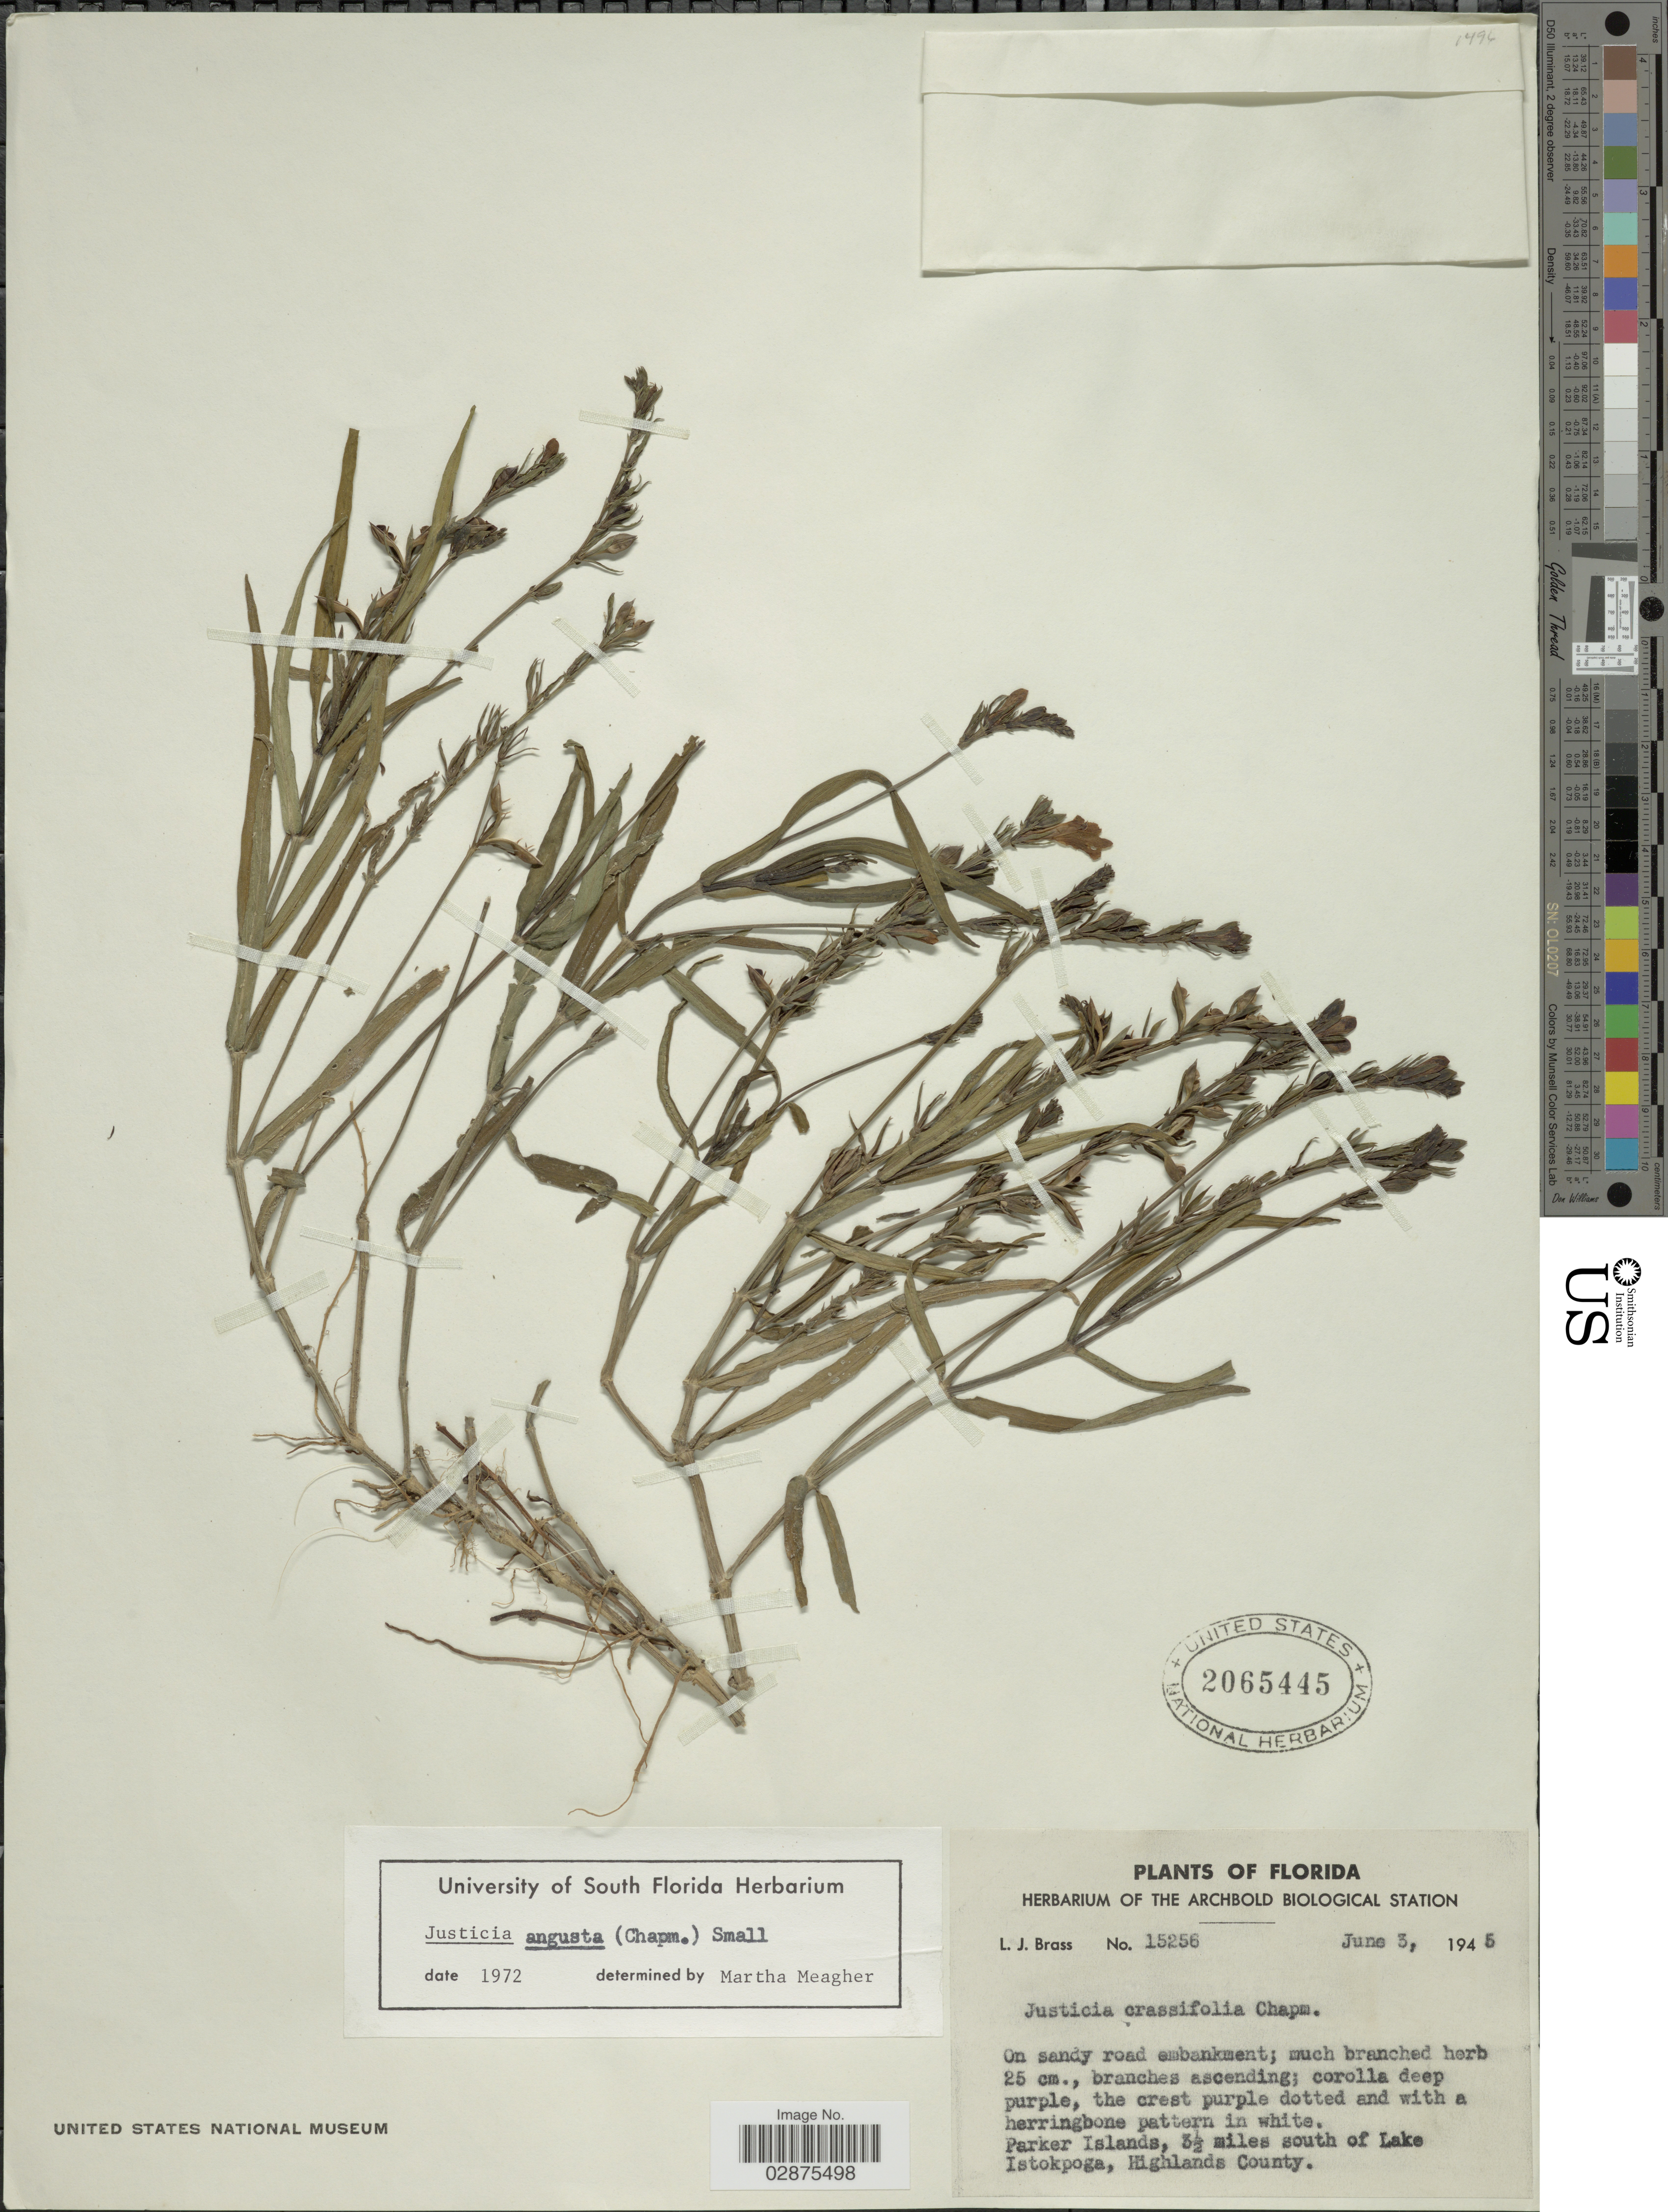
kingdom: Plantae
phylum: Tracheophyta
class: Magnoliopsida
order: Lamiales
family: Acanthaceae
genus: Justicia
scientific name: Justicia angusta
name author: (Chapm.) Small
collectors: L. J. Brass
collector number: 15256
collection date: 1945-06-03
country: United States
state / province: Florida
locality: Parker Islands, 3½ miles south of Lake Istokpoga, Highlands County.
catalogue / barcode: US 2065445